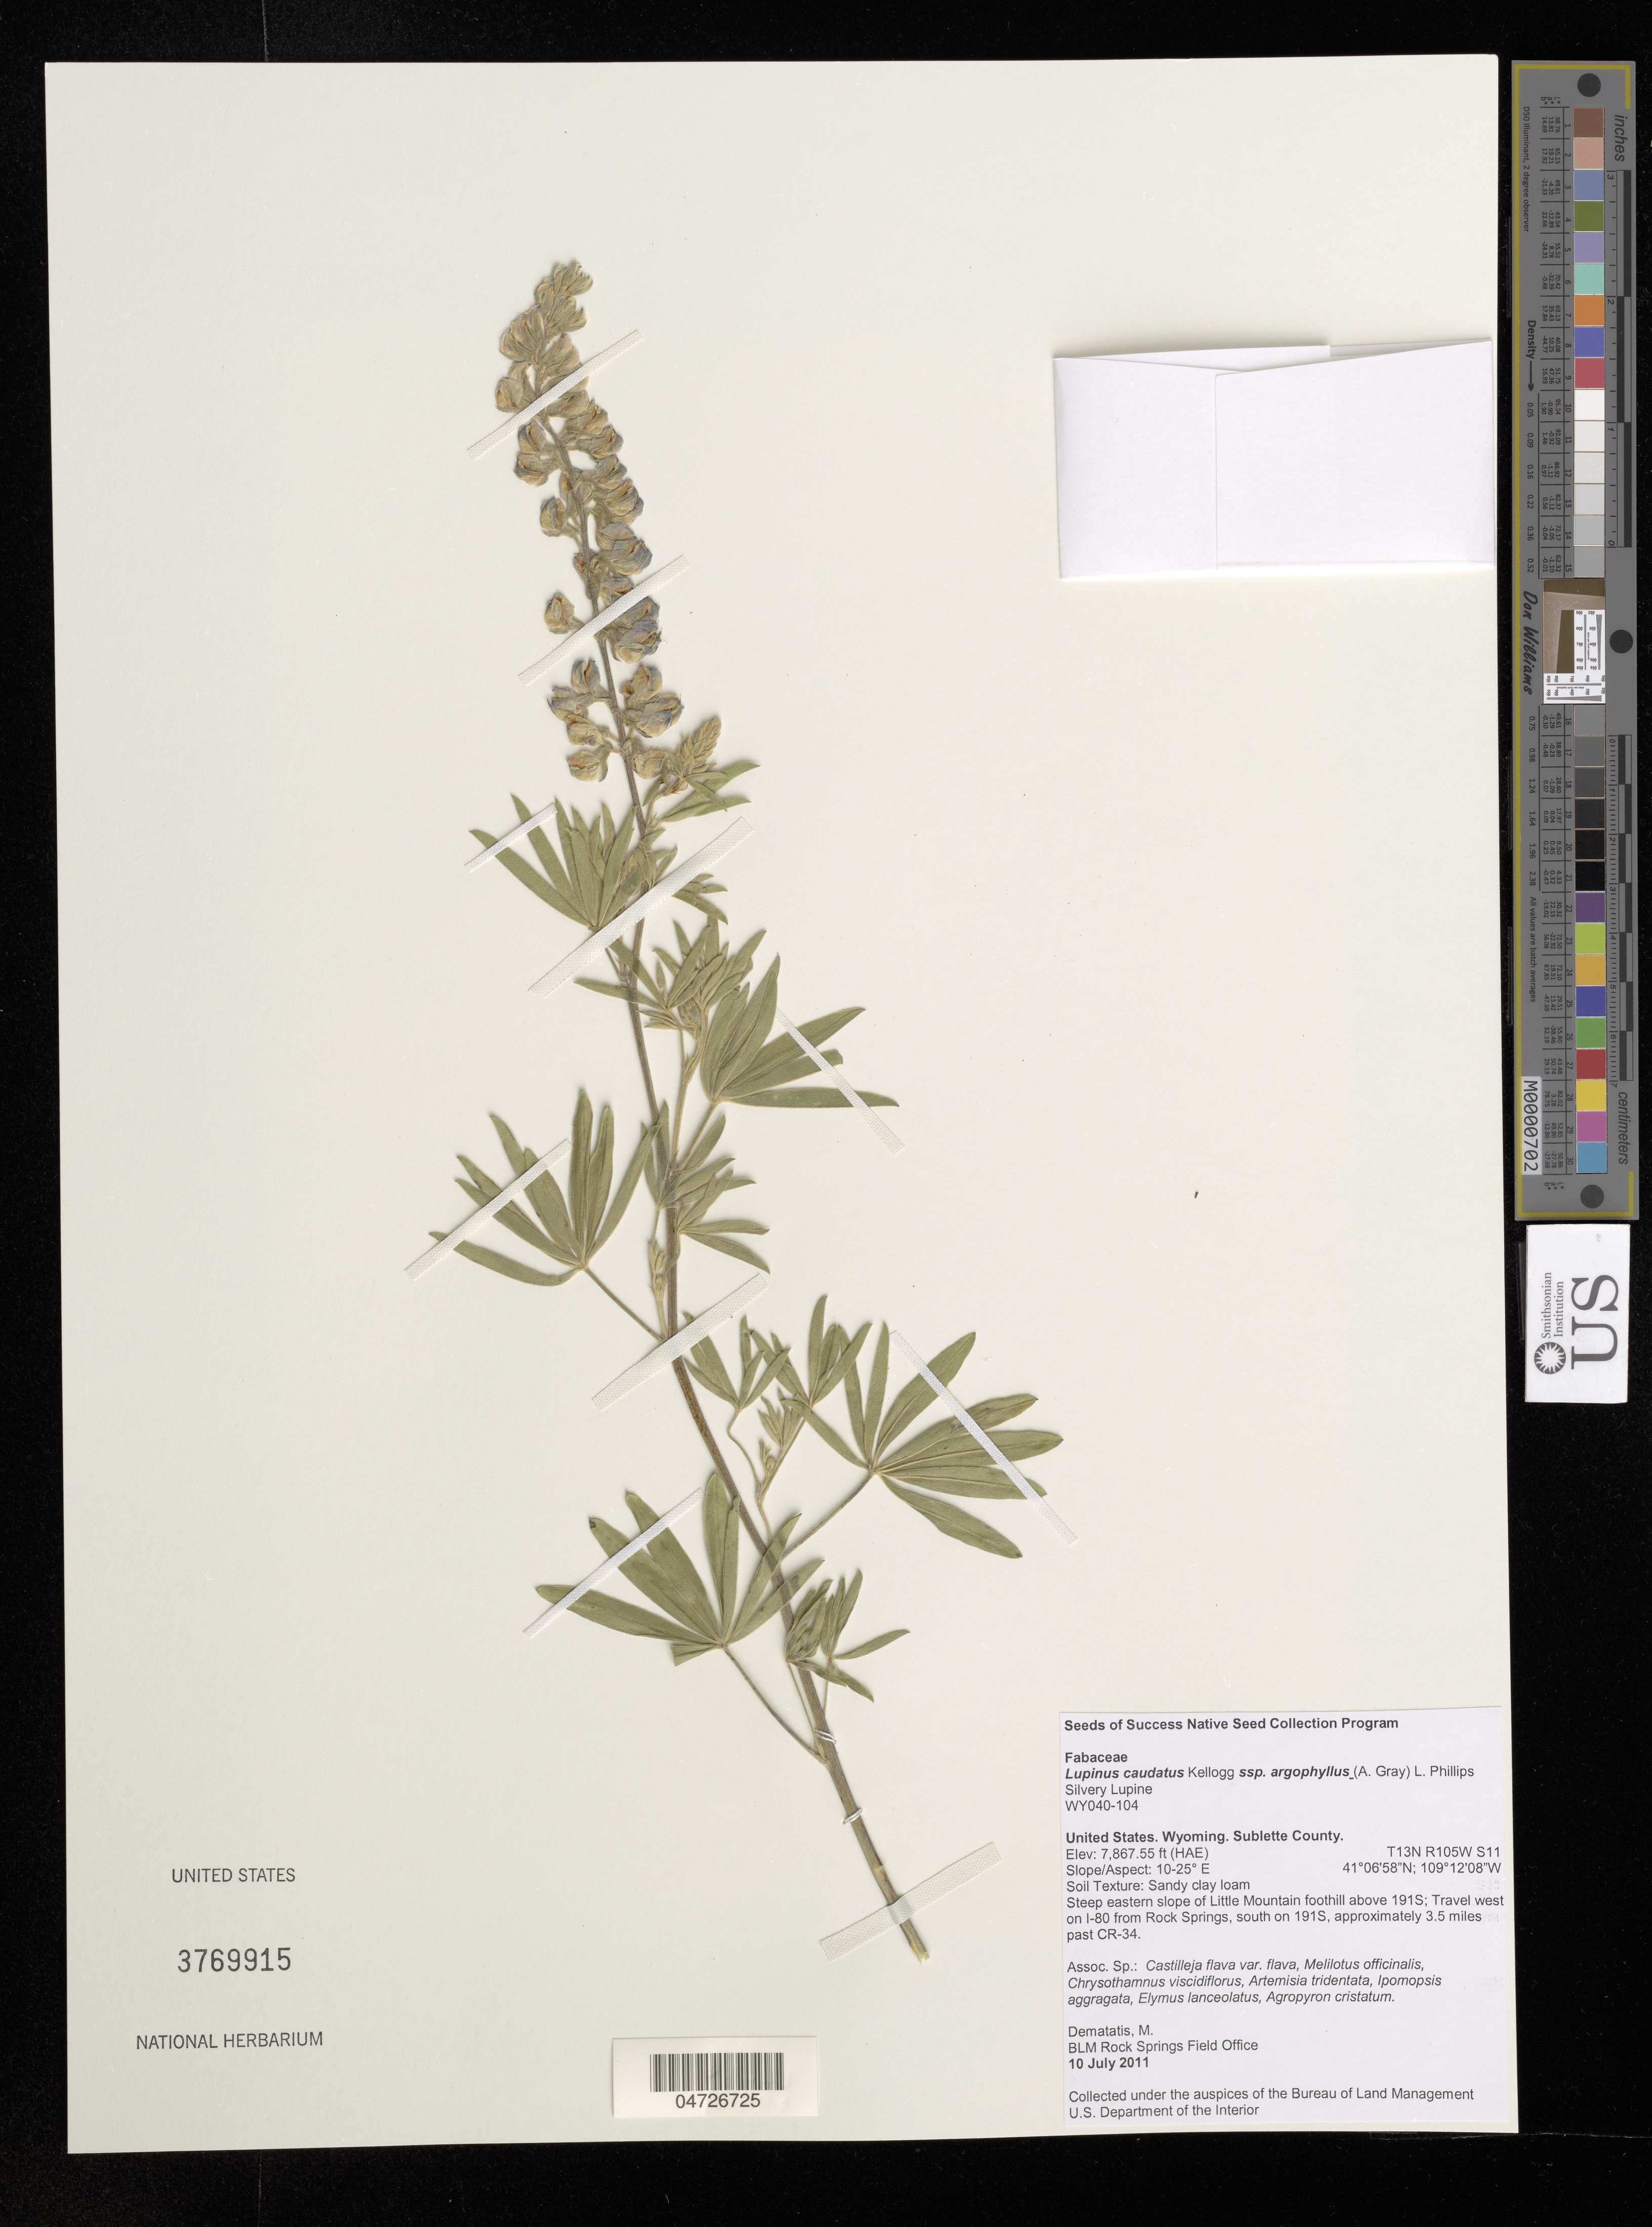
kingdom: Plantae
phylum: Tracheophyta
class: Magnoliopsida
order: Fabales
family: Fabaceae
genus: Lupinus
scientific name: Lupinus caudatus subsp. argophyllus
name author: (A. Gray) L.Ll. Phillips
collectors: M. Dematatis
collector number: WY040-104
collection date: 2011-07-10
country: United States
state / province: Wyoming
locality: Sublette County. Travel west on I-80 from Rock Springs, south on 191S, approximately 3.5 miles past CR-34.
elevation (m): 2398.03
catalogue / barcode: US 3769915